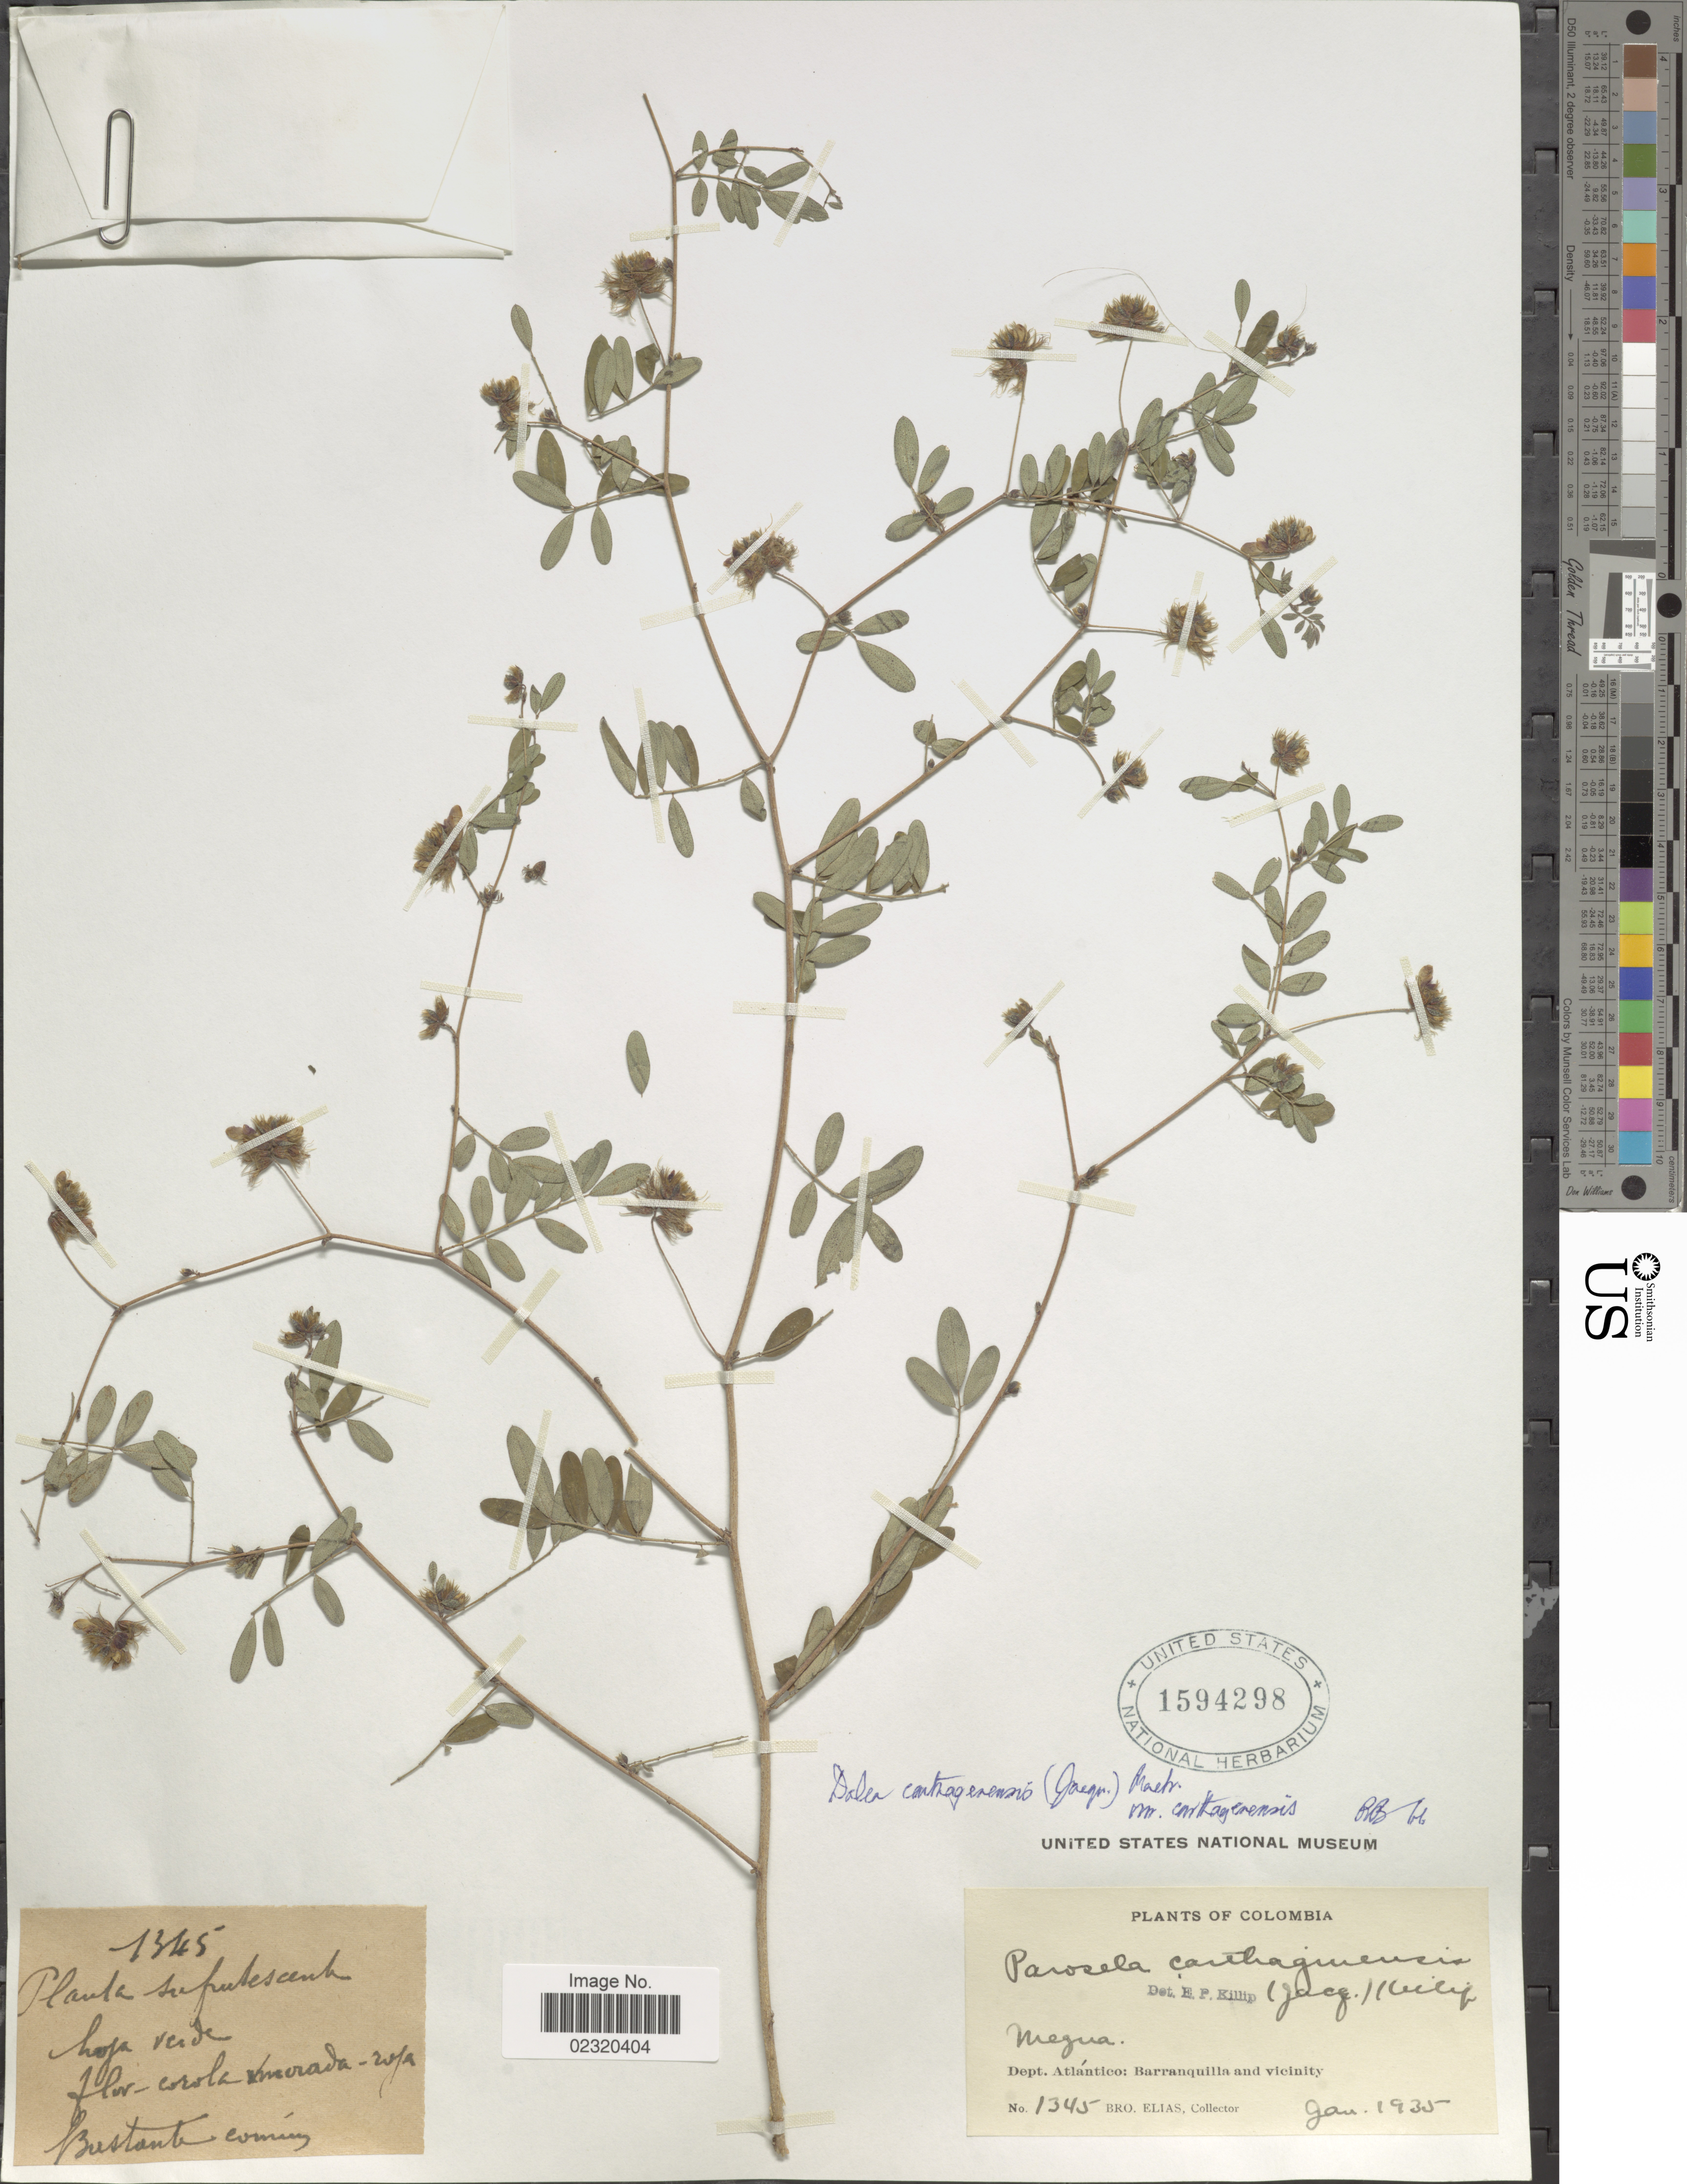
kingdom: Plantae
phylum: Tracheophyta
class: Magnoliopsida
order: Fabales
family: Fabaceae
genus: Dalea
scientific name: Dalea carthagenensis var. carthagenensis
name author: (Jacq.) J.F. Macbr.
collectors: Bro. Elias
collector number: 1345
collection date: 1935-01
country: Colombia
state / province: Atlántico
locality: Barranquilla and Vicinity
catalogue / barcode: US 1594298